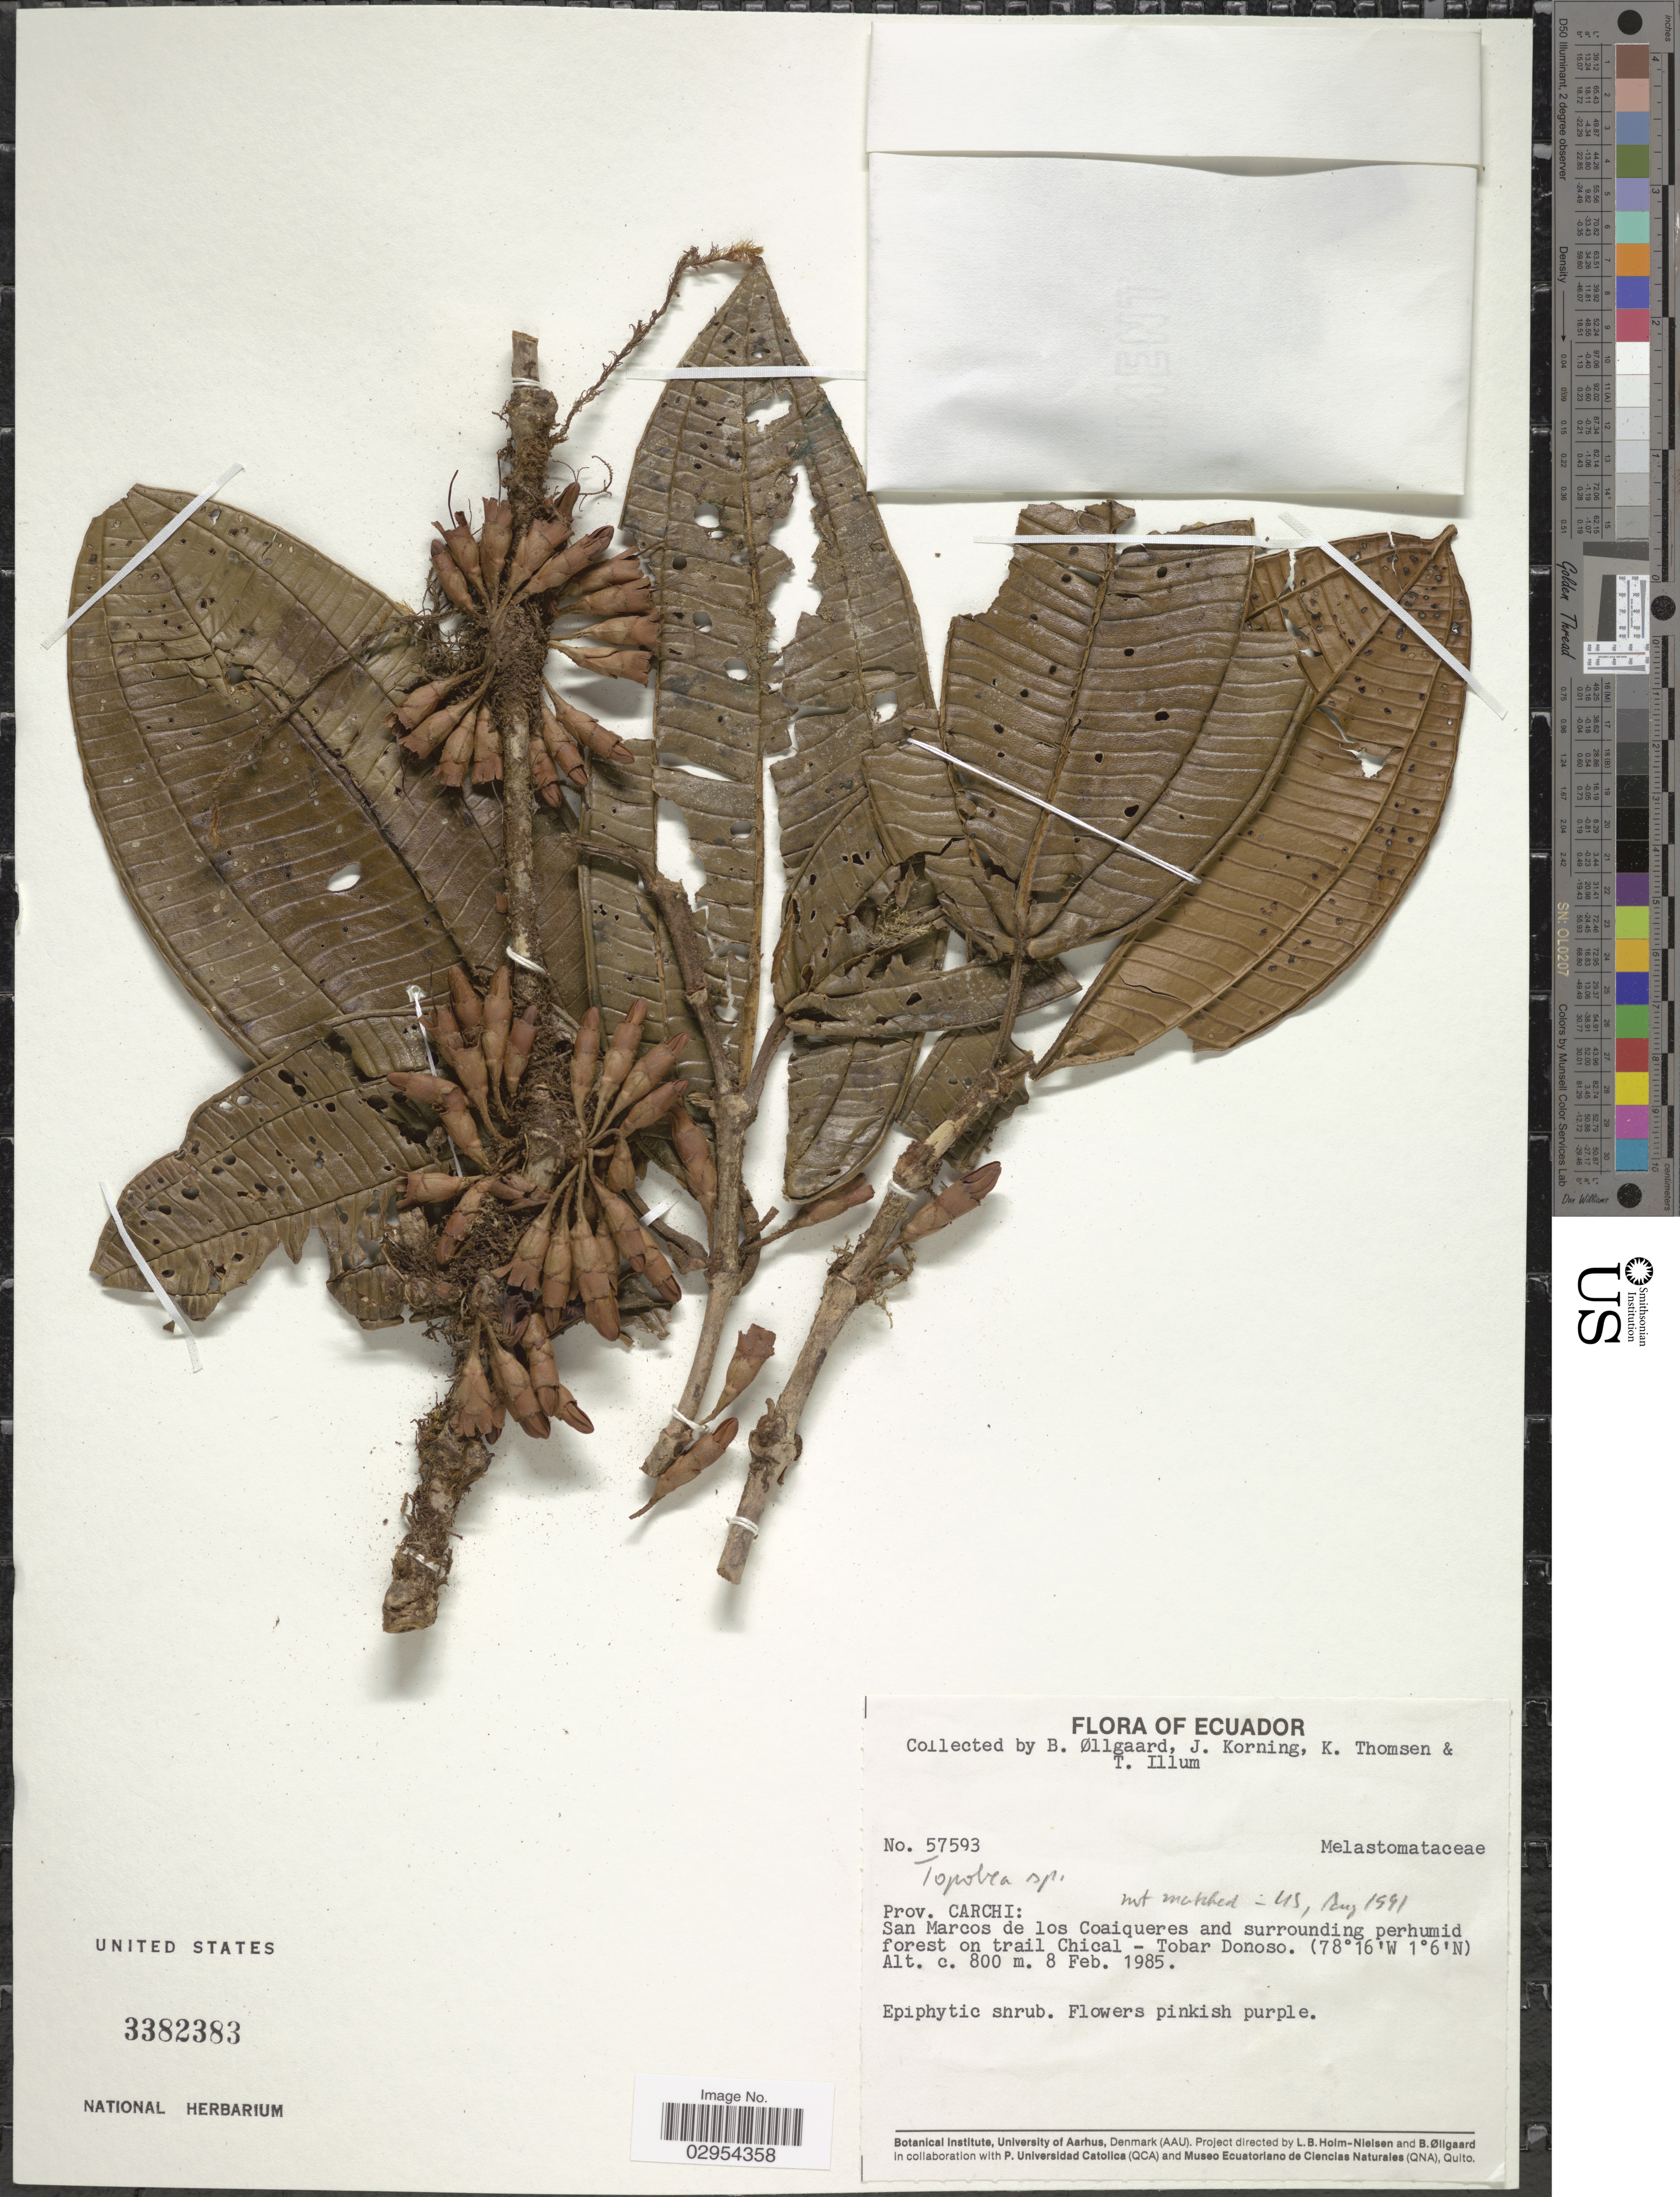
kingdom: Plantae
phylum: Tracheophyta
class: Magnoliopsida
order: Myrtales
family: Melastomataceae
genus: Topobea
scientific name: Topobea sp.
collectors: B. Øllgaard, J. Korning, K. Thomsen & T. Illum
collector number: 57593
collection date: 1985-02-08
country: Ecuador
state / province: Carchi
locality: San Marcos de los Coaiqueres and surrounding perhumid forest on trail Chical - Tobar Donoso.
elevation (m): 800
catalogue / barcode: US 3382383